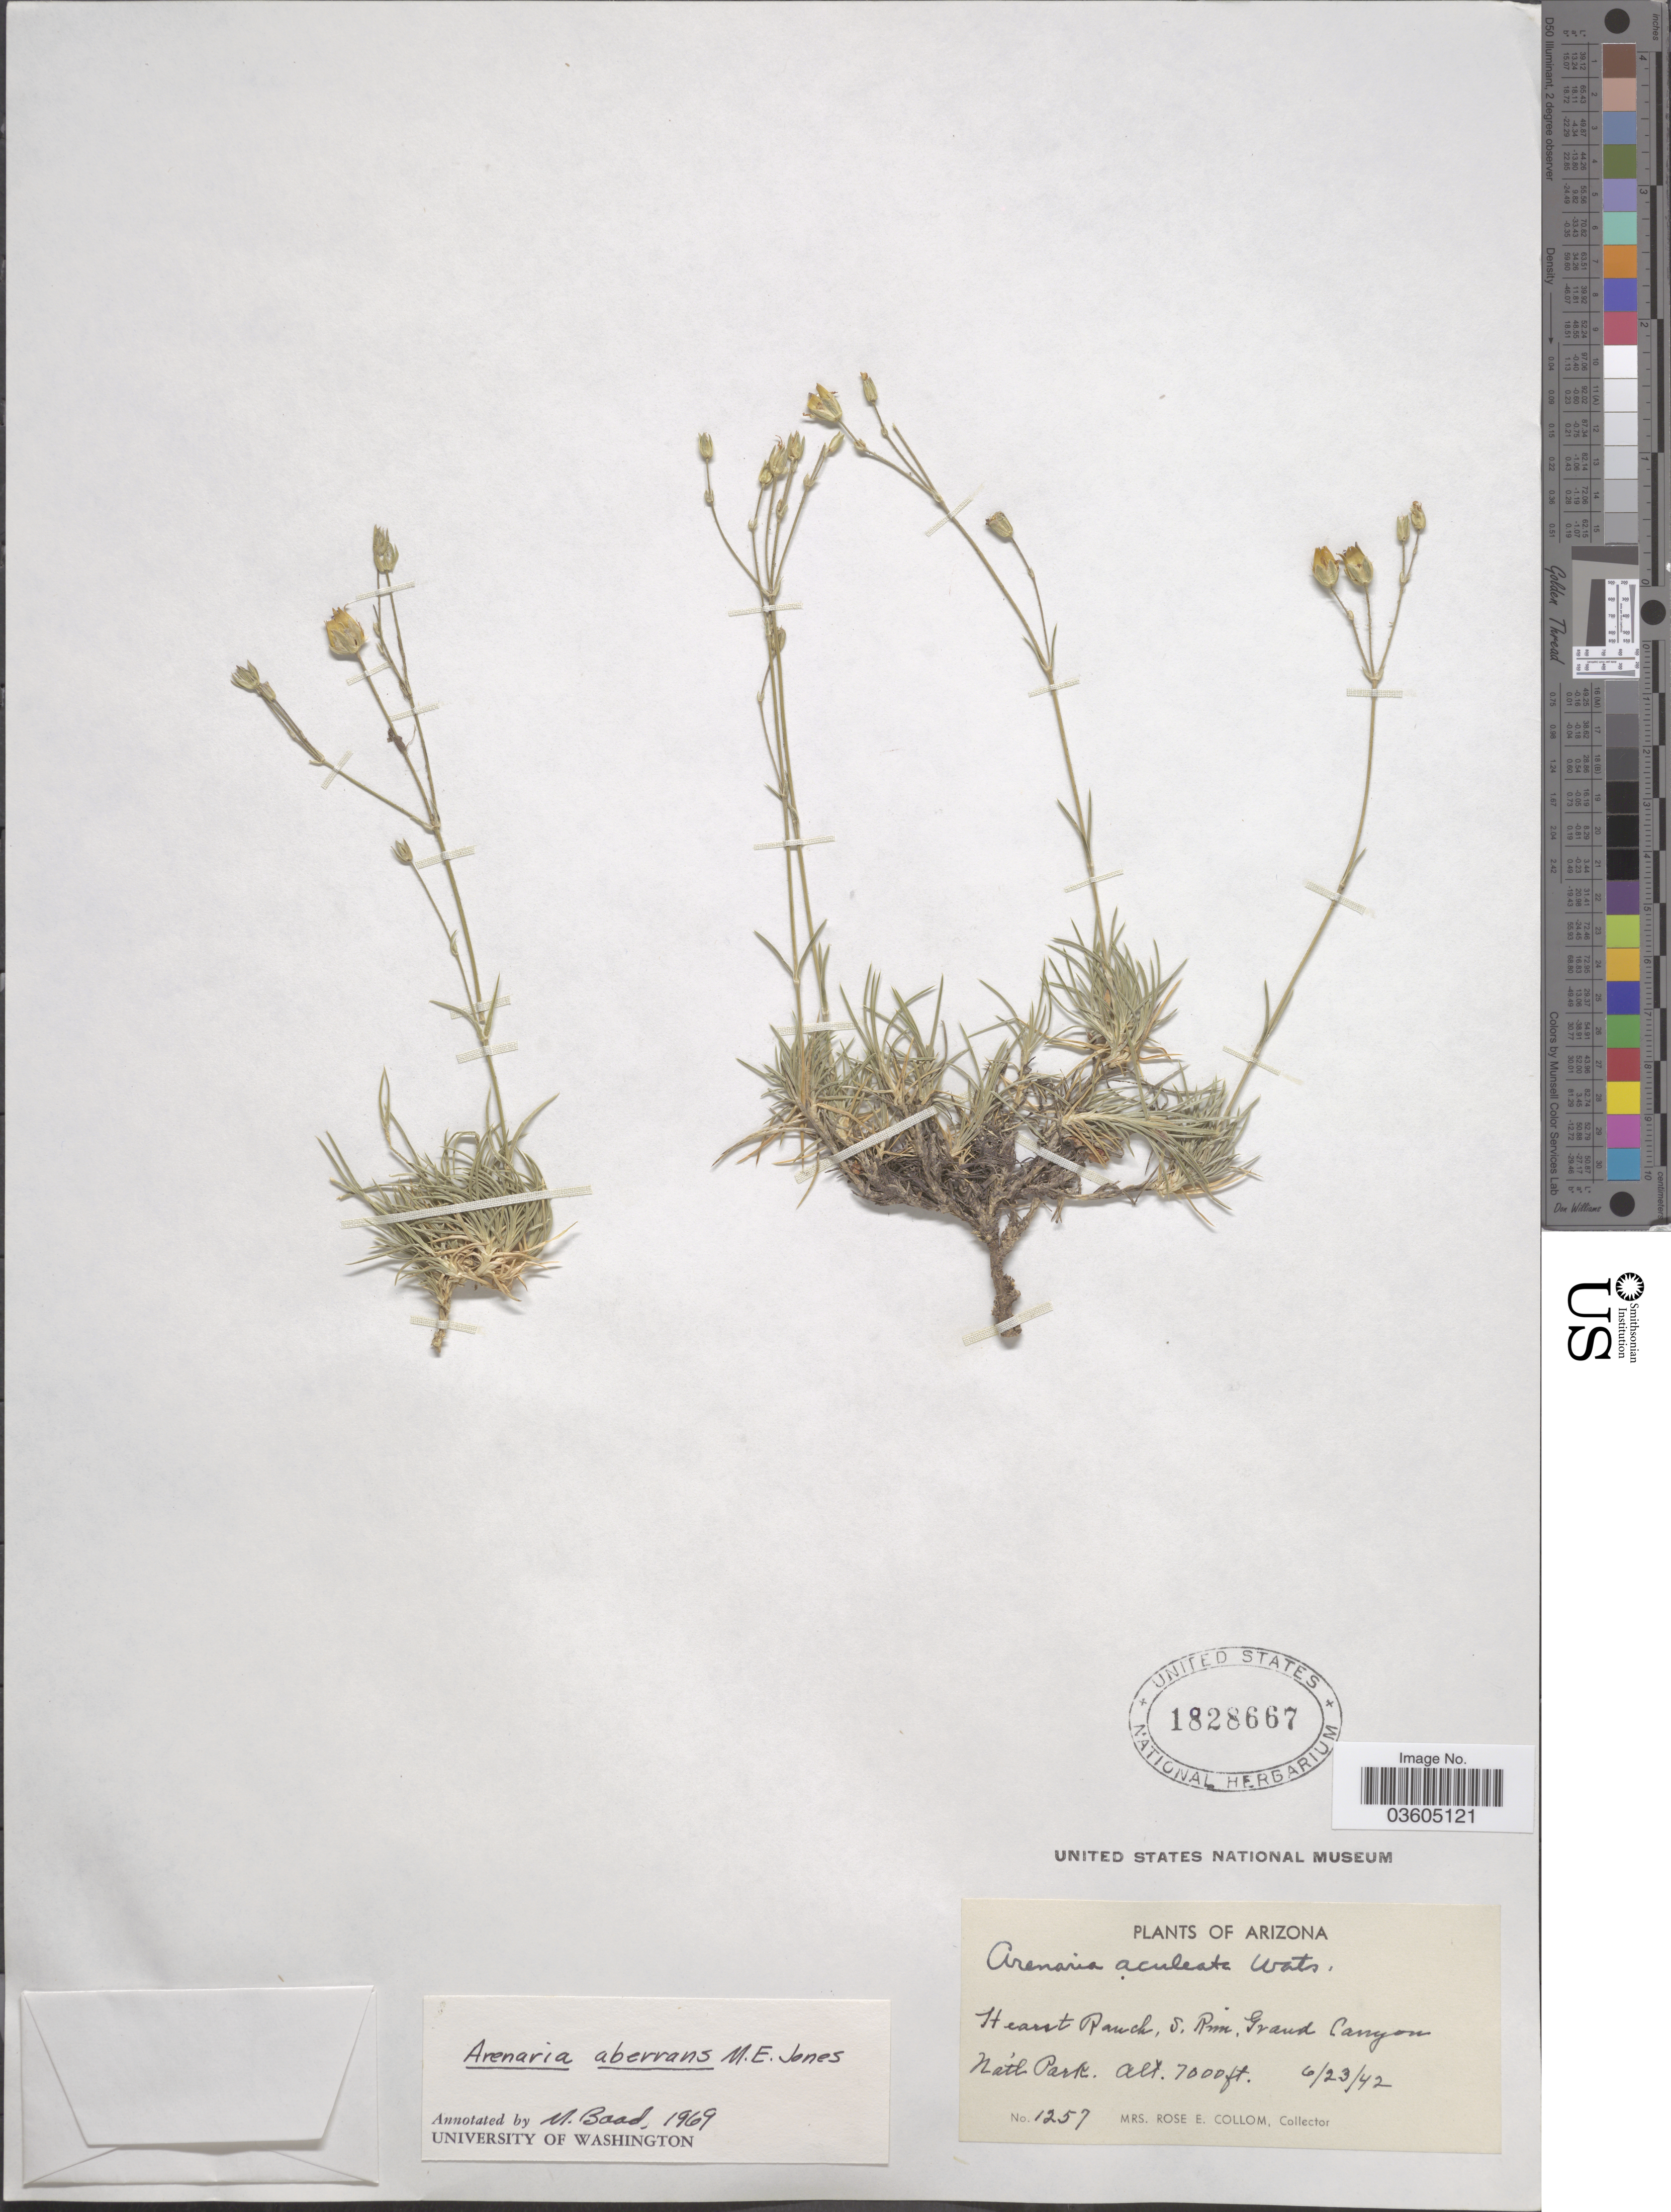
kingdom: Plantae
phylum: Tracheophyta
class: Magnoliopsida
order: Caryophyllales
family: Caryophyllaceae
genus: Eremogone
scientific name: Eremogone aberrans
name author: (M.E. Jones) Ikonn.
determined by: U.S. National Herbarium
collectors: R. E. Collom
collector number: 1257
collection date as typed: Transcribed d/m/y: 23/6/42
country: United States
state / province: Arizona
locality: Hearst Ranch, S. Rim, Grand Canyon Nat'l Park.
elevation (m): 2134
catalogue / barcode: US 1828667